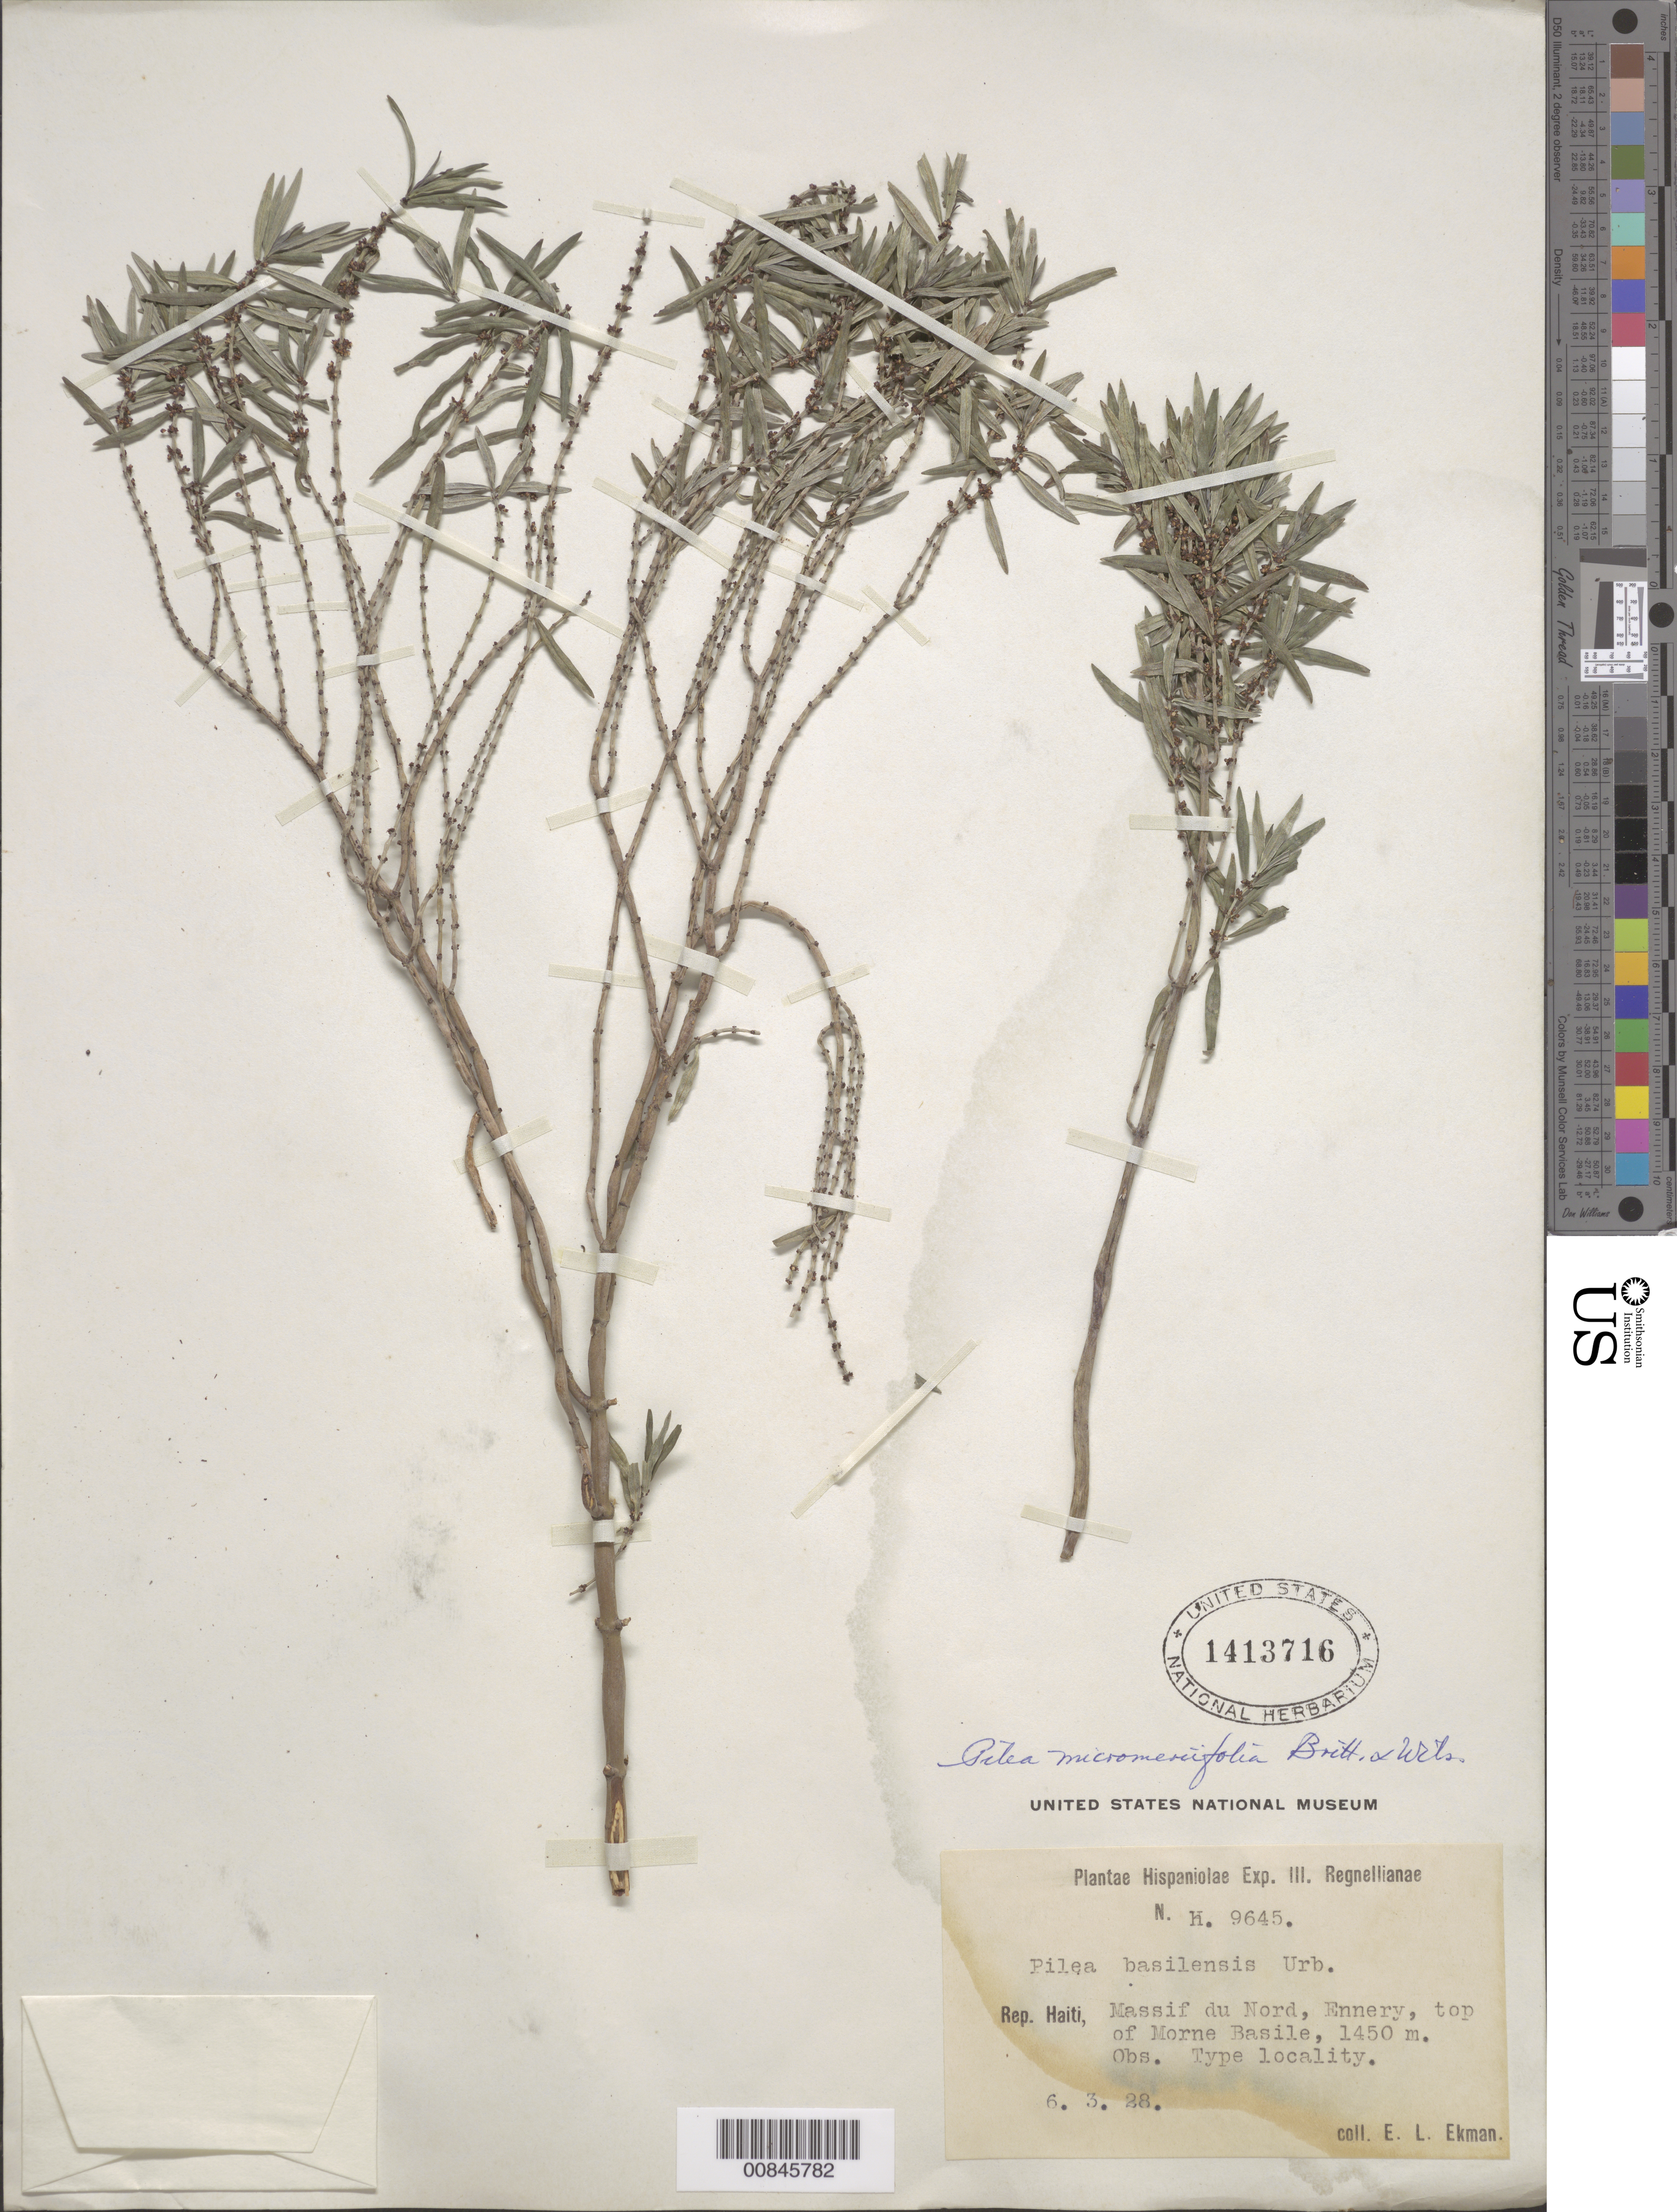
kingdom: Plantae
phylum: Tracheophyta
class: Magnoliopsida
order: Rosales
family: Urticaceae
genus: Pilea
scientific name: Pilea micromeriifolia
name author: Britton & P. Wilson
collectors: E. L. Ekman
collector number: H 9645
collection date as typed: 06 Mar 1928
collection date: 1928-03-06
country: Haiti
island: Hispaniola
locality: Massif du Nord, Ennery, top of Morne Basile.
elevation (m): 1450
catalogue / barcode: US 1413716